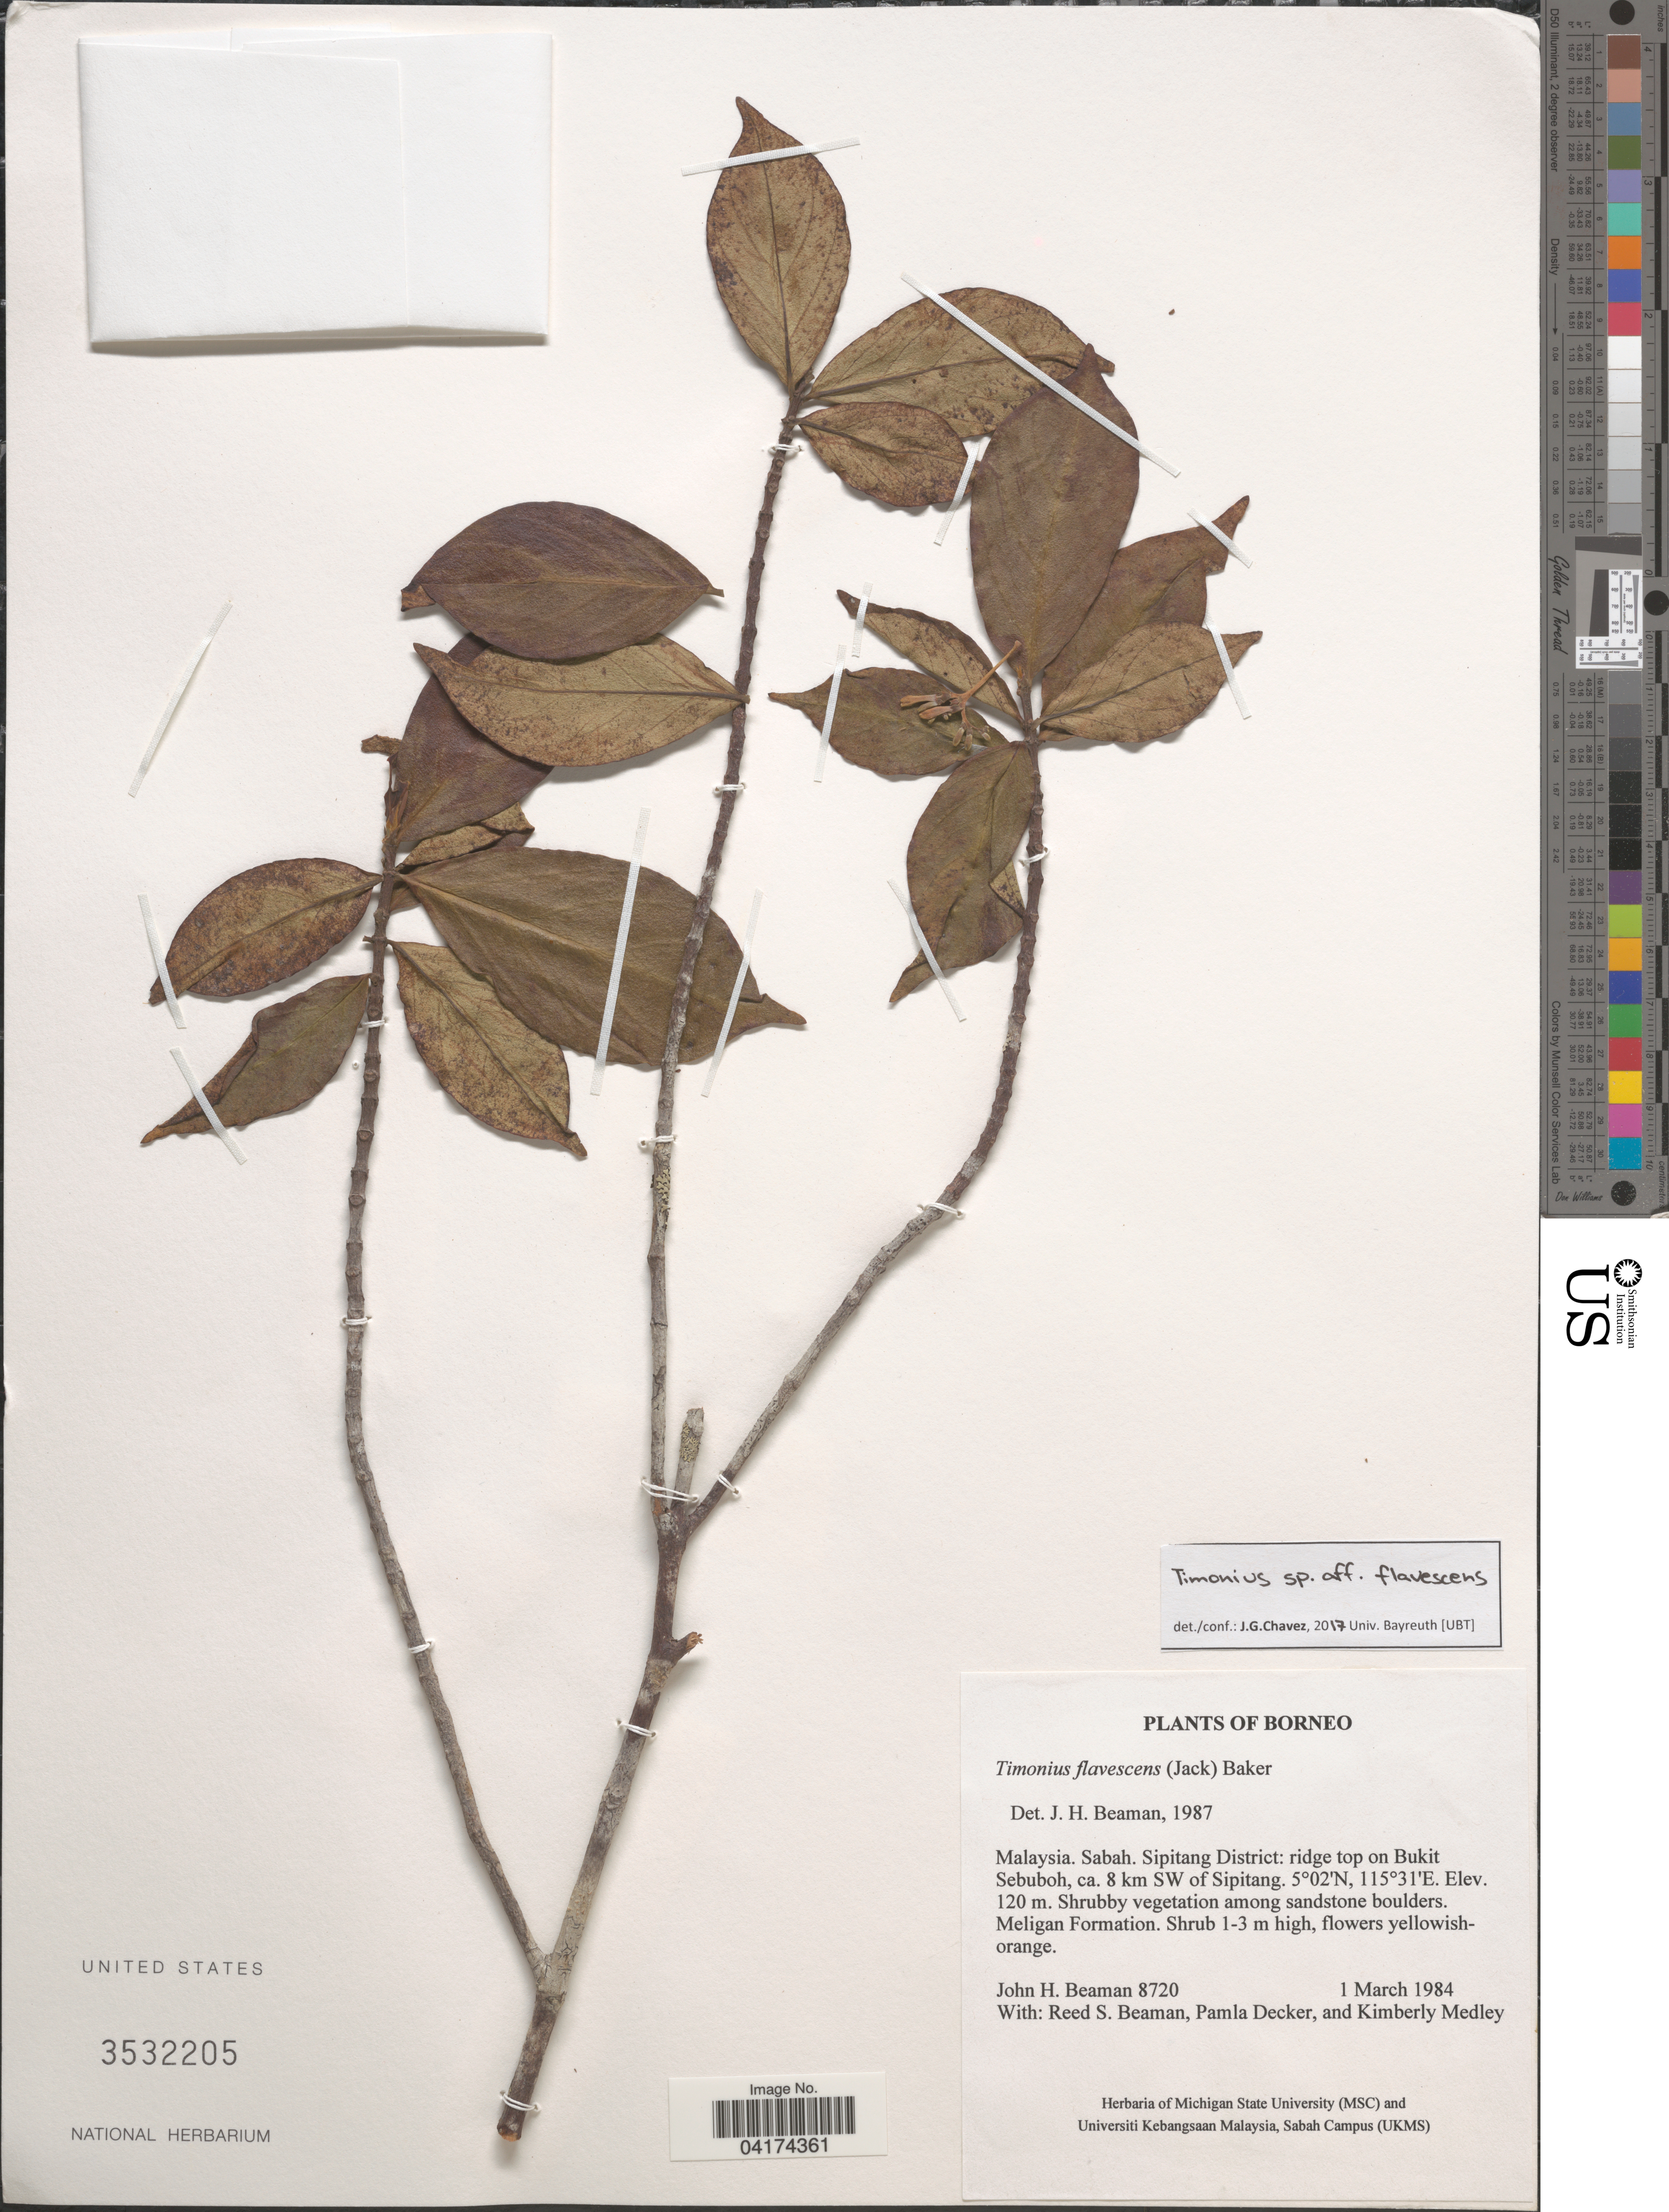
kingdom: Plantae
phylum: Tracheophyta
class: Magnoliopsida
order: Gentianales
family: Rubiaceae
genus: Timonius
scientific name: Timonius sp.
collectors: J. H. Beaman, R. S. Beaman, P. Decker & K. Medley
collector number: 8720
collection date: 1984-03-01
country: Malaysia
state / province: Sabah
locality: Borneo. Sipitang District: ridge top on Bukit Sebuboh, ca. 8 km SW of Sipitang.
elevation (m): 120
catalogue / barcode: US 3532205